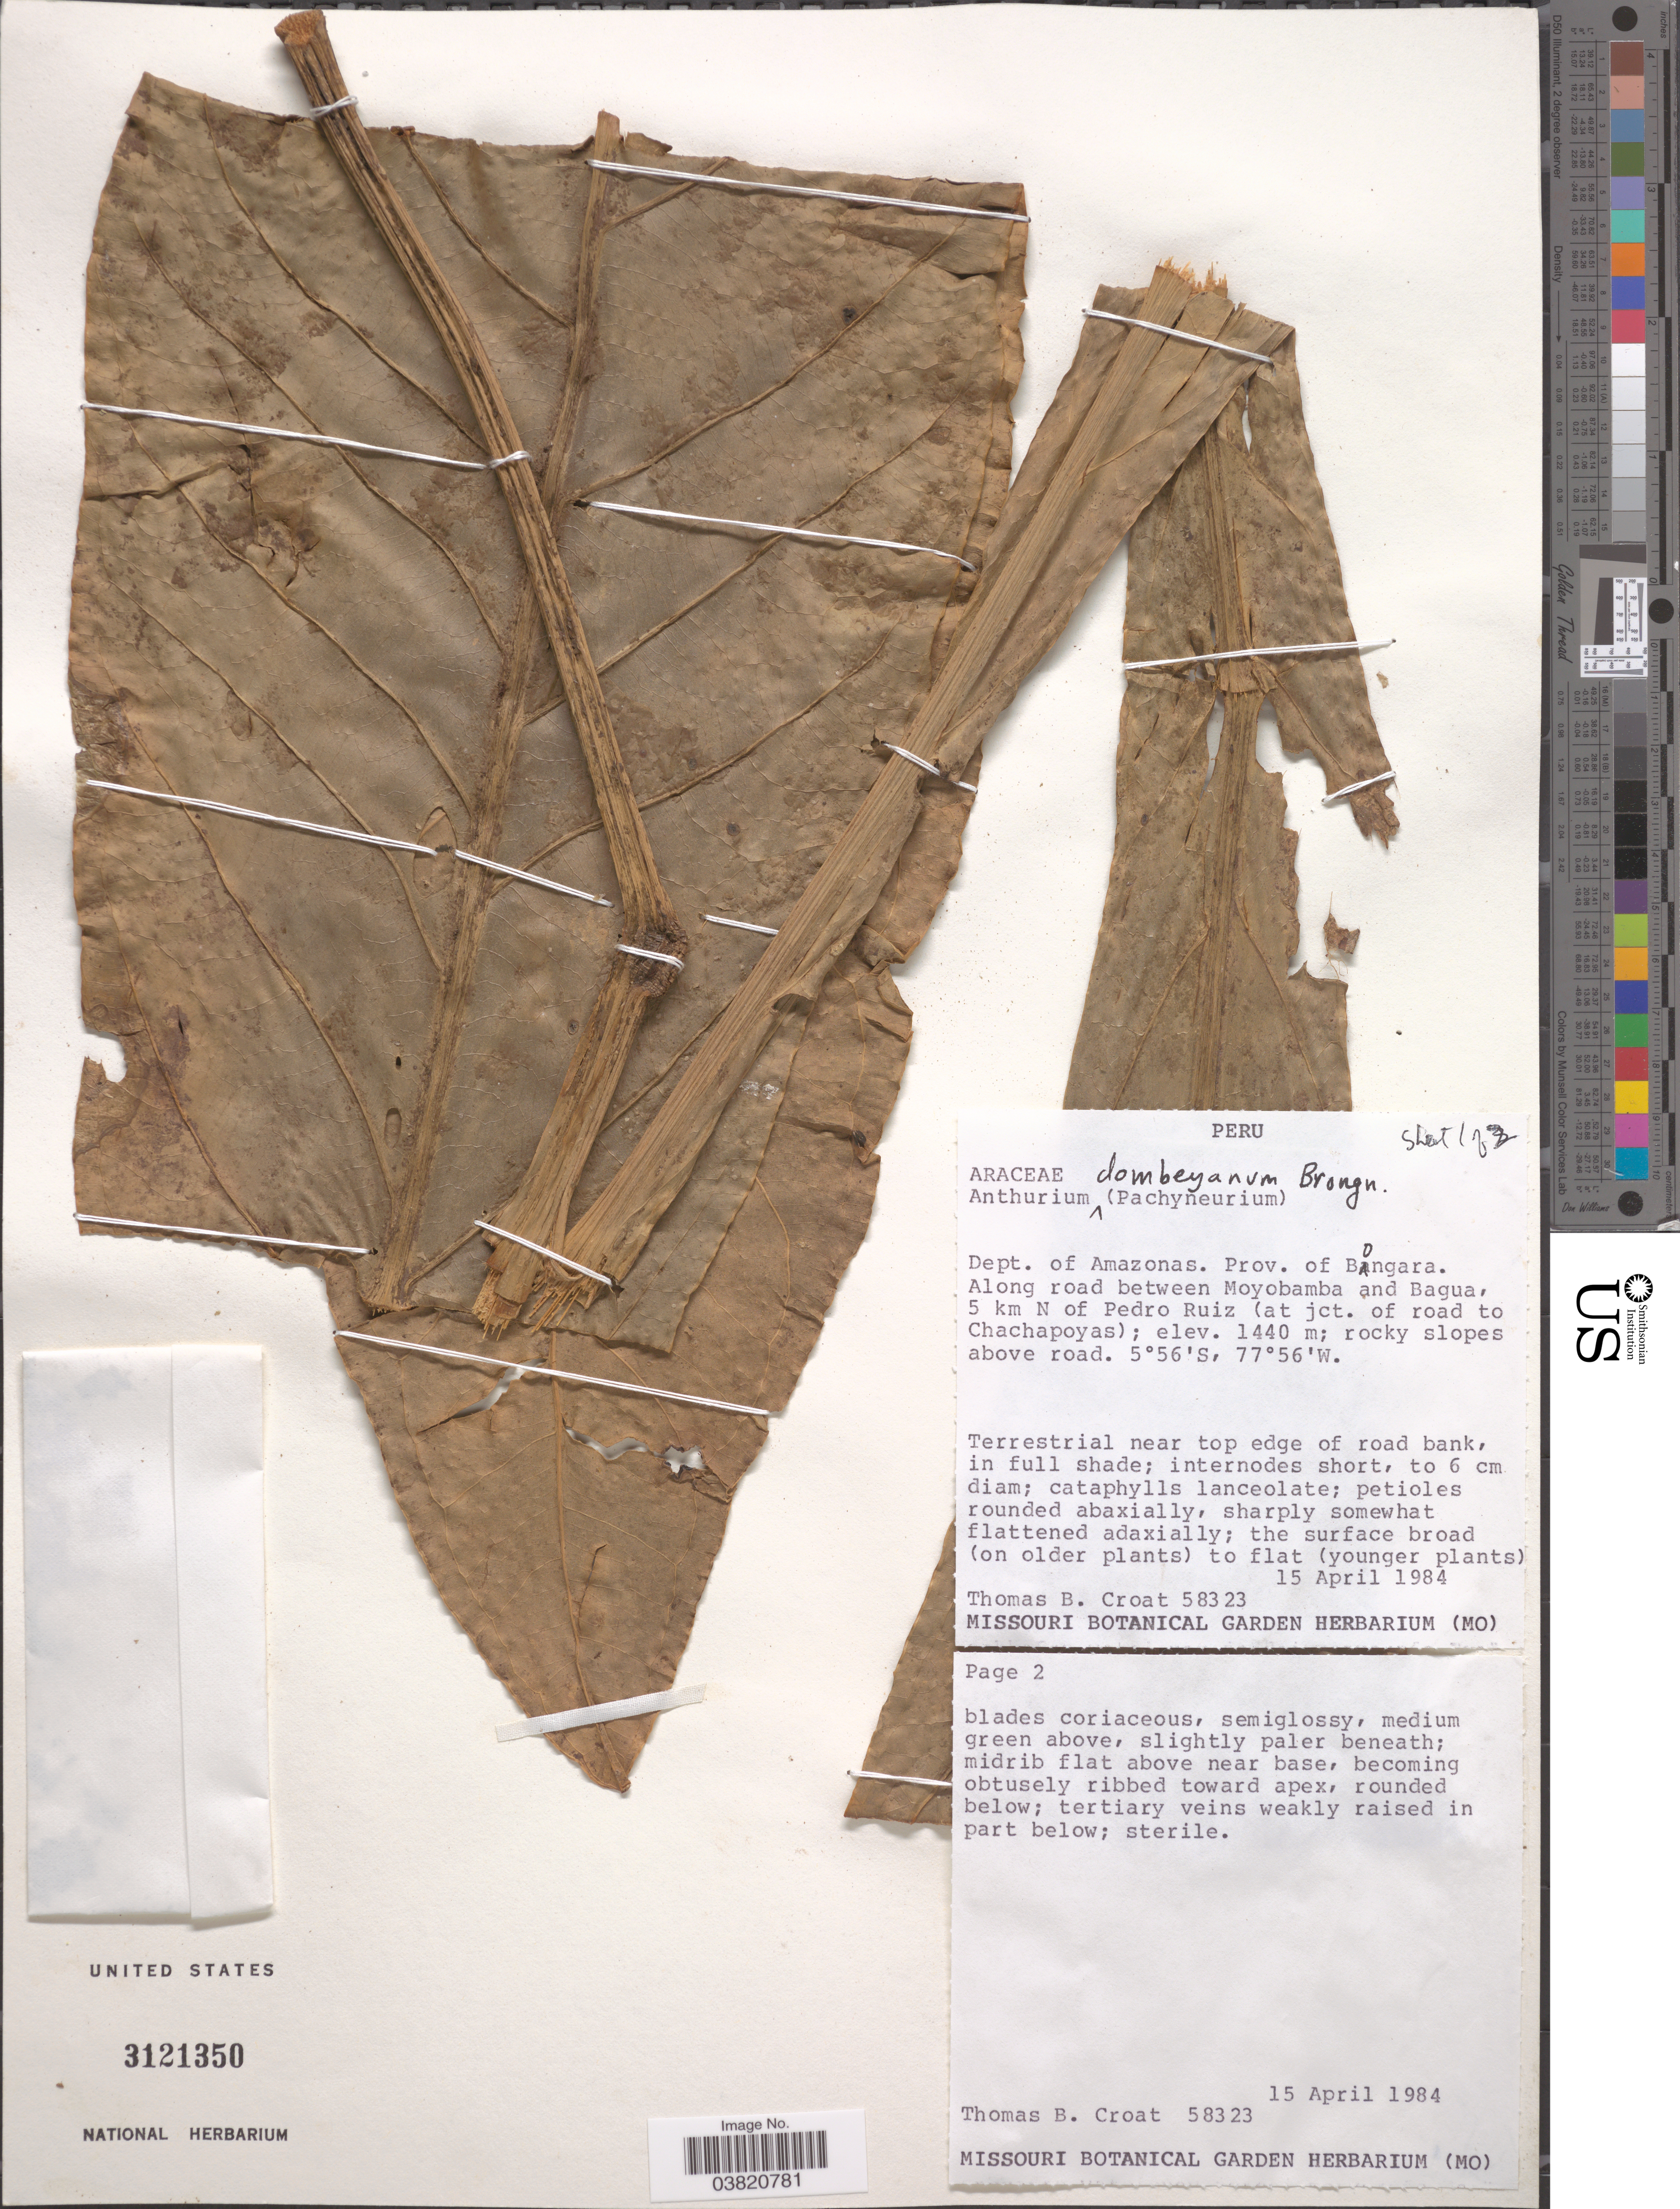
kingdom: Plantae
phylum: Tracheophyta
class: Liliopsida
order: Alismatales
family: Araceae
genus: Anthurium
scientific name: Anthurium dombeyanum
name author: Brongn. ex Schott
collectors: T. B. Croat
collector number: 58323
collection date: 1984-04-15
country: Peru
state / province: Amazonas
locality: Dept. of Amazonas. Prov. of Bongara. Along road between Moyobamba and Bagua, 5 km N of Pedro Ruiz (at jct. of road to Chachapoyas).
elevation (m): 1440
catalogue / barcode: US 3121350